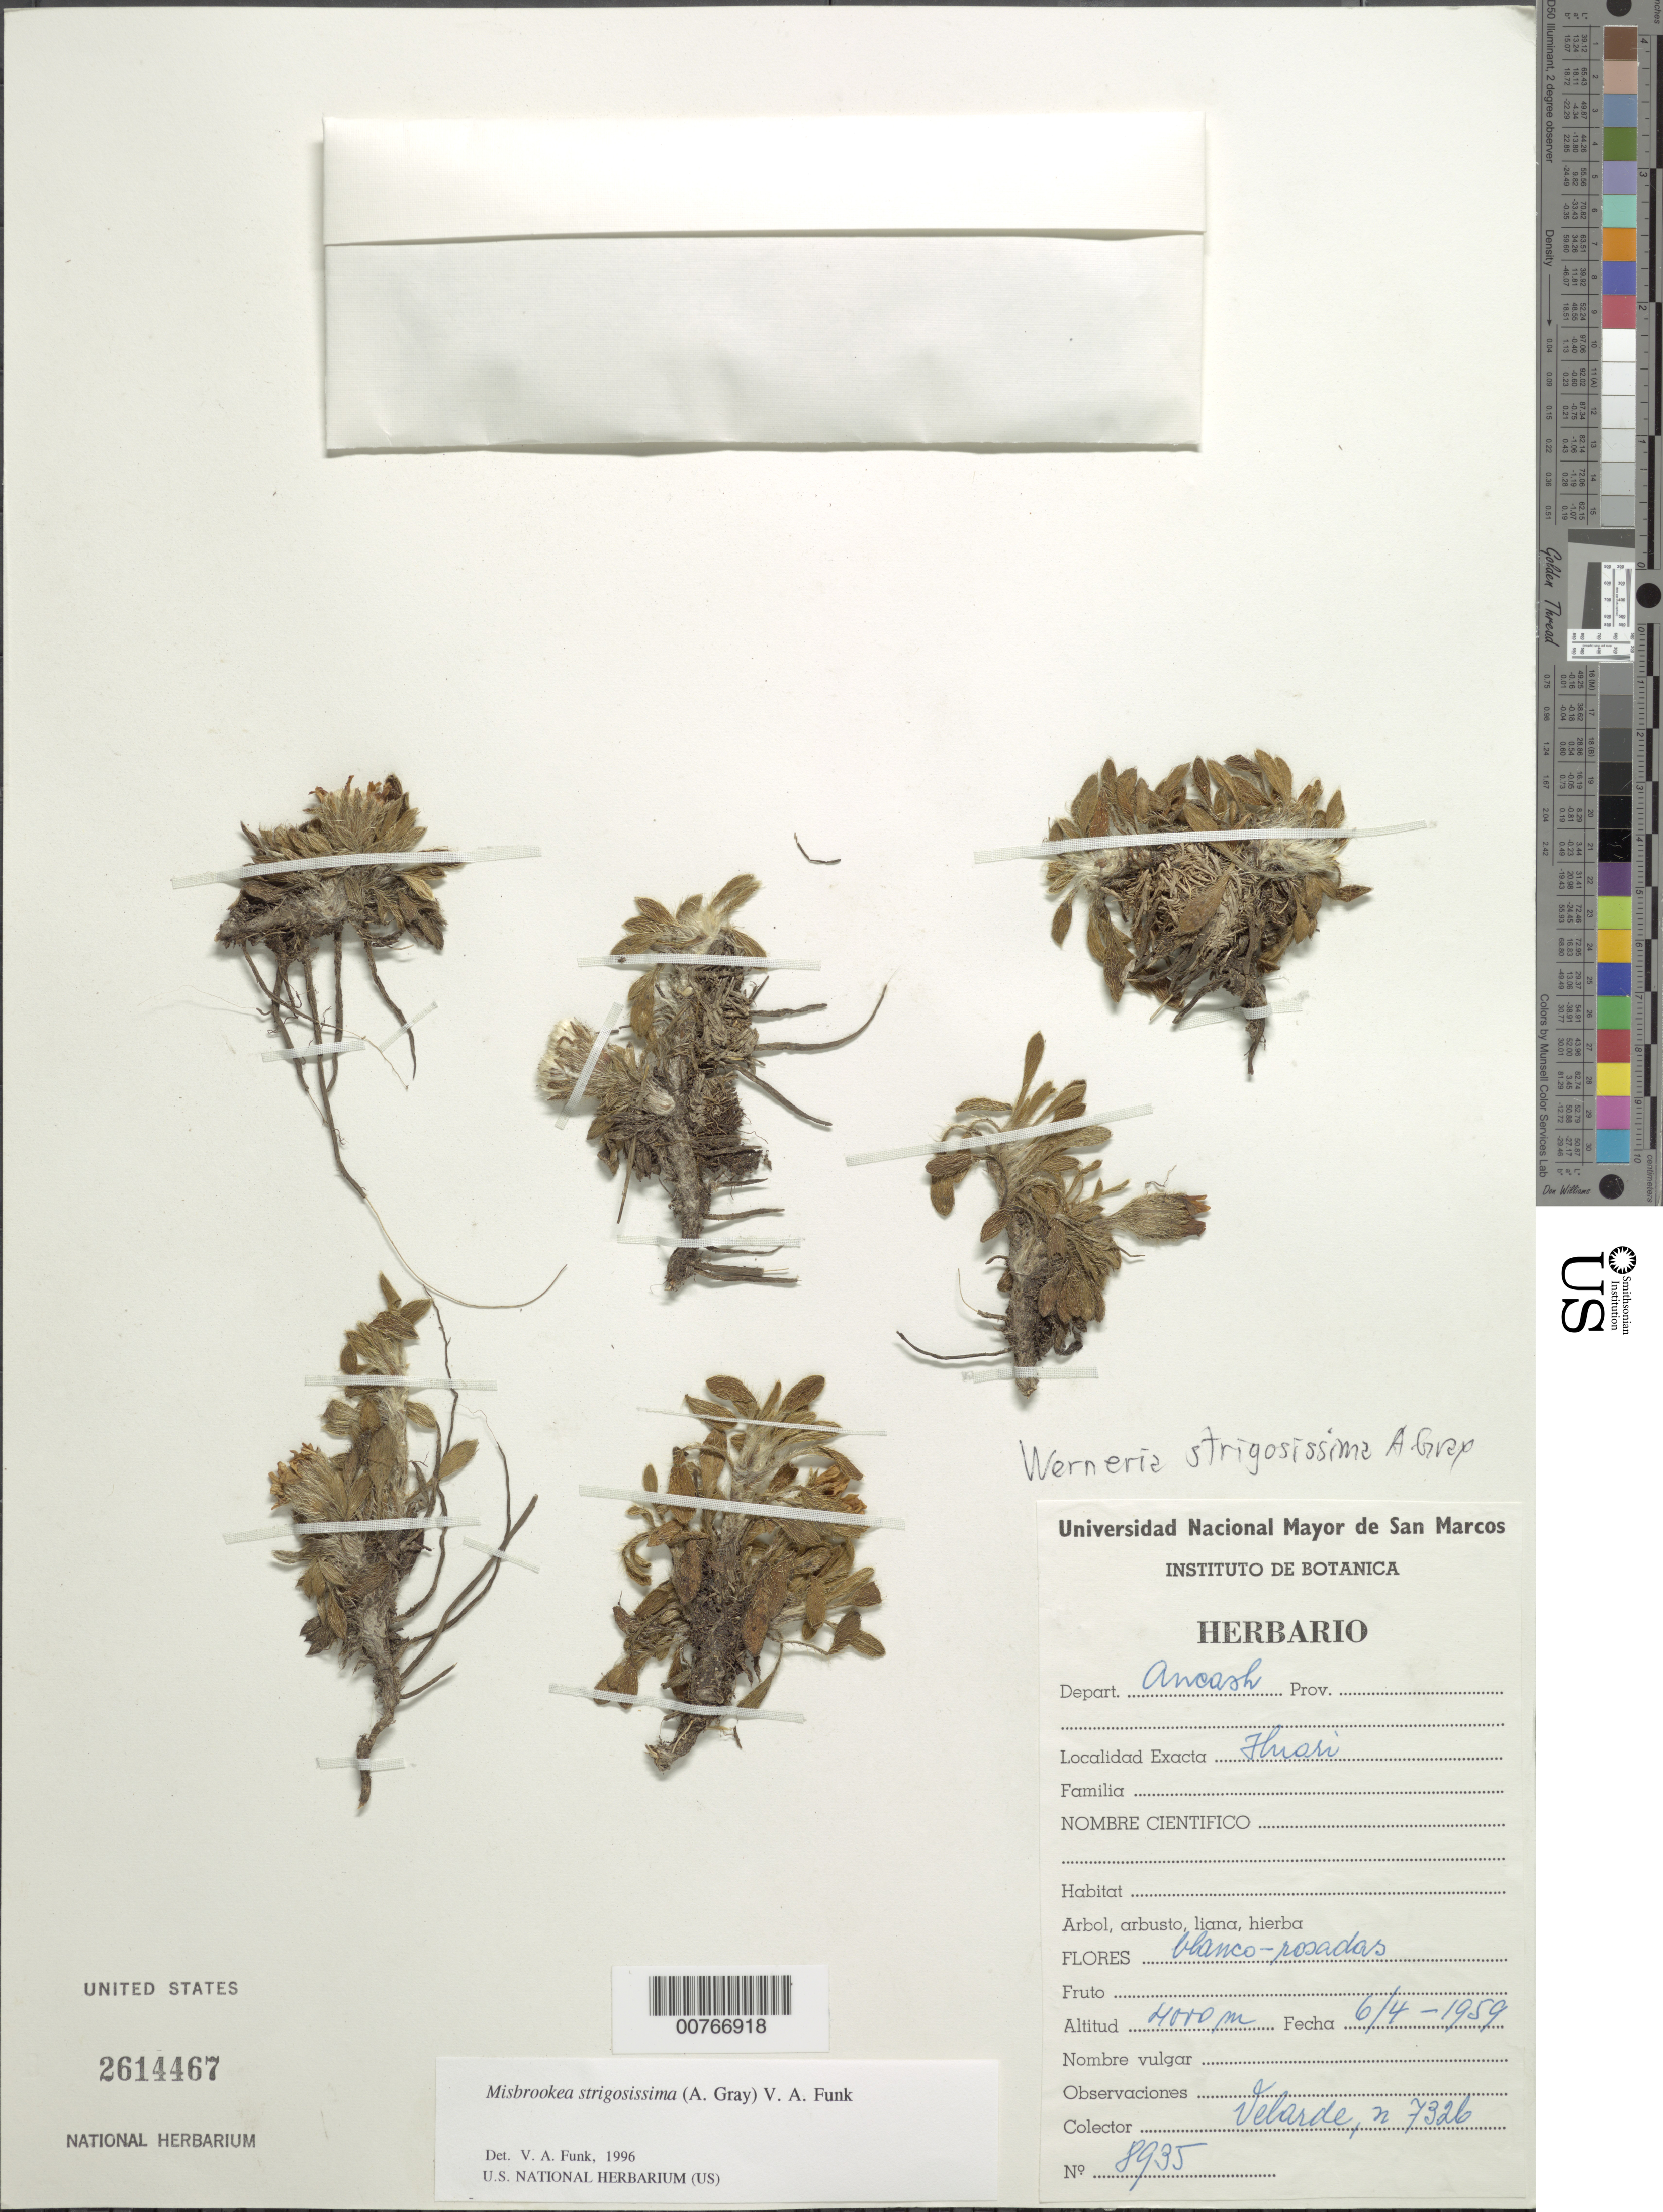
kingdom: Plantae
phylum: Tracheophyta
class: Magnoliopsida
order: Asterales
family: Asteraceae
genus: Misbrookea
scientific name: Misbrookea strigosissima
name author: (A. Gray) V.A. Funk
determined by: Funk, Vicki A., (BOT), Smithsonian Institution - National Museum of Natural History (UNITED STATES)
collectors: O. Velarde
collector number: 7326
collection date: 1959-04-06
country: Peru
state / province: Ancash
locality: Huari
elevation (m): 4000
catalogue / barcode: US 2614467